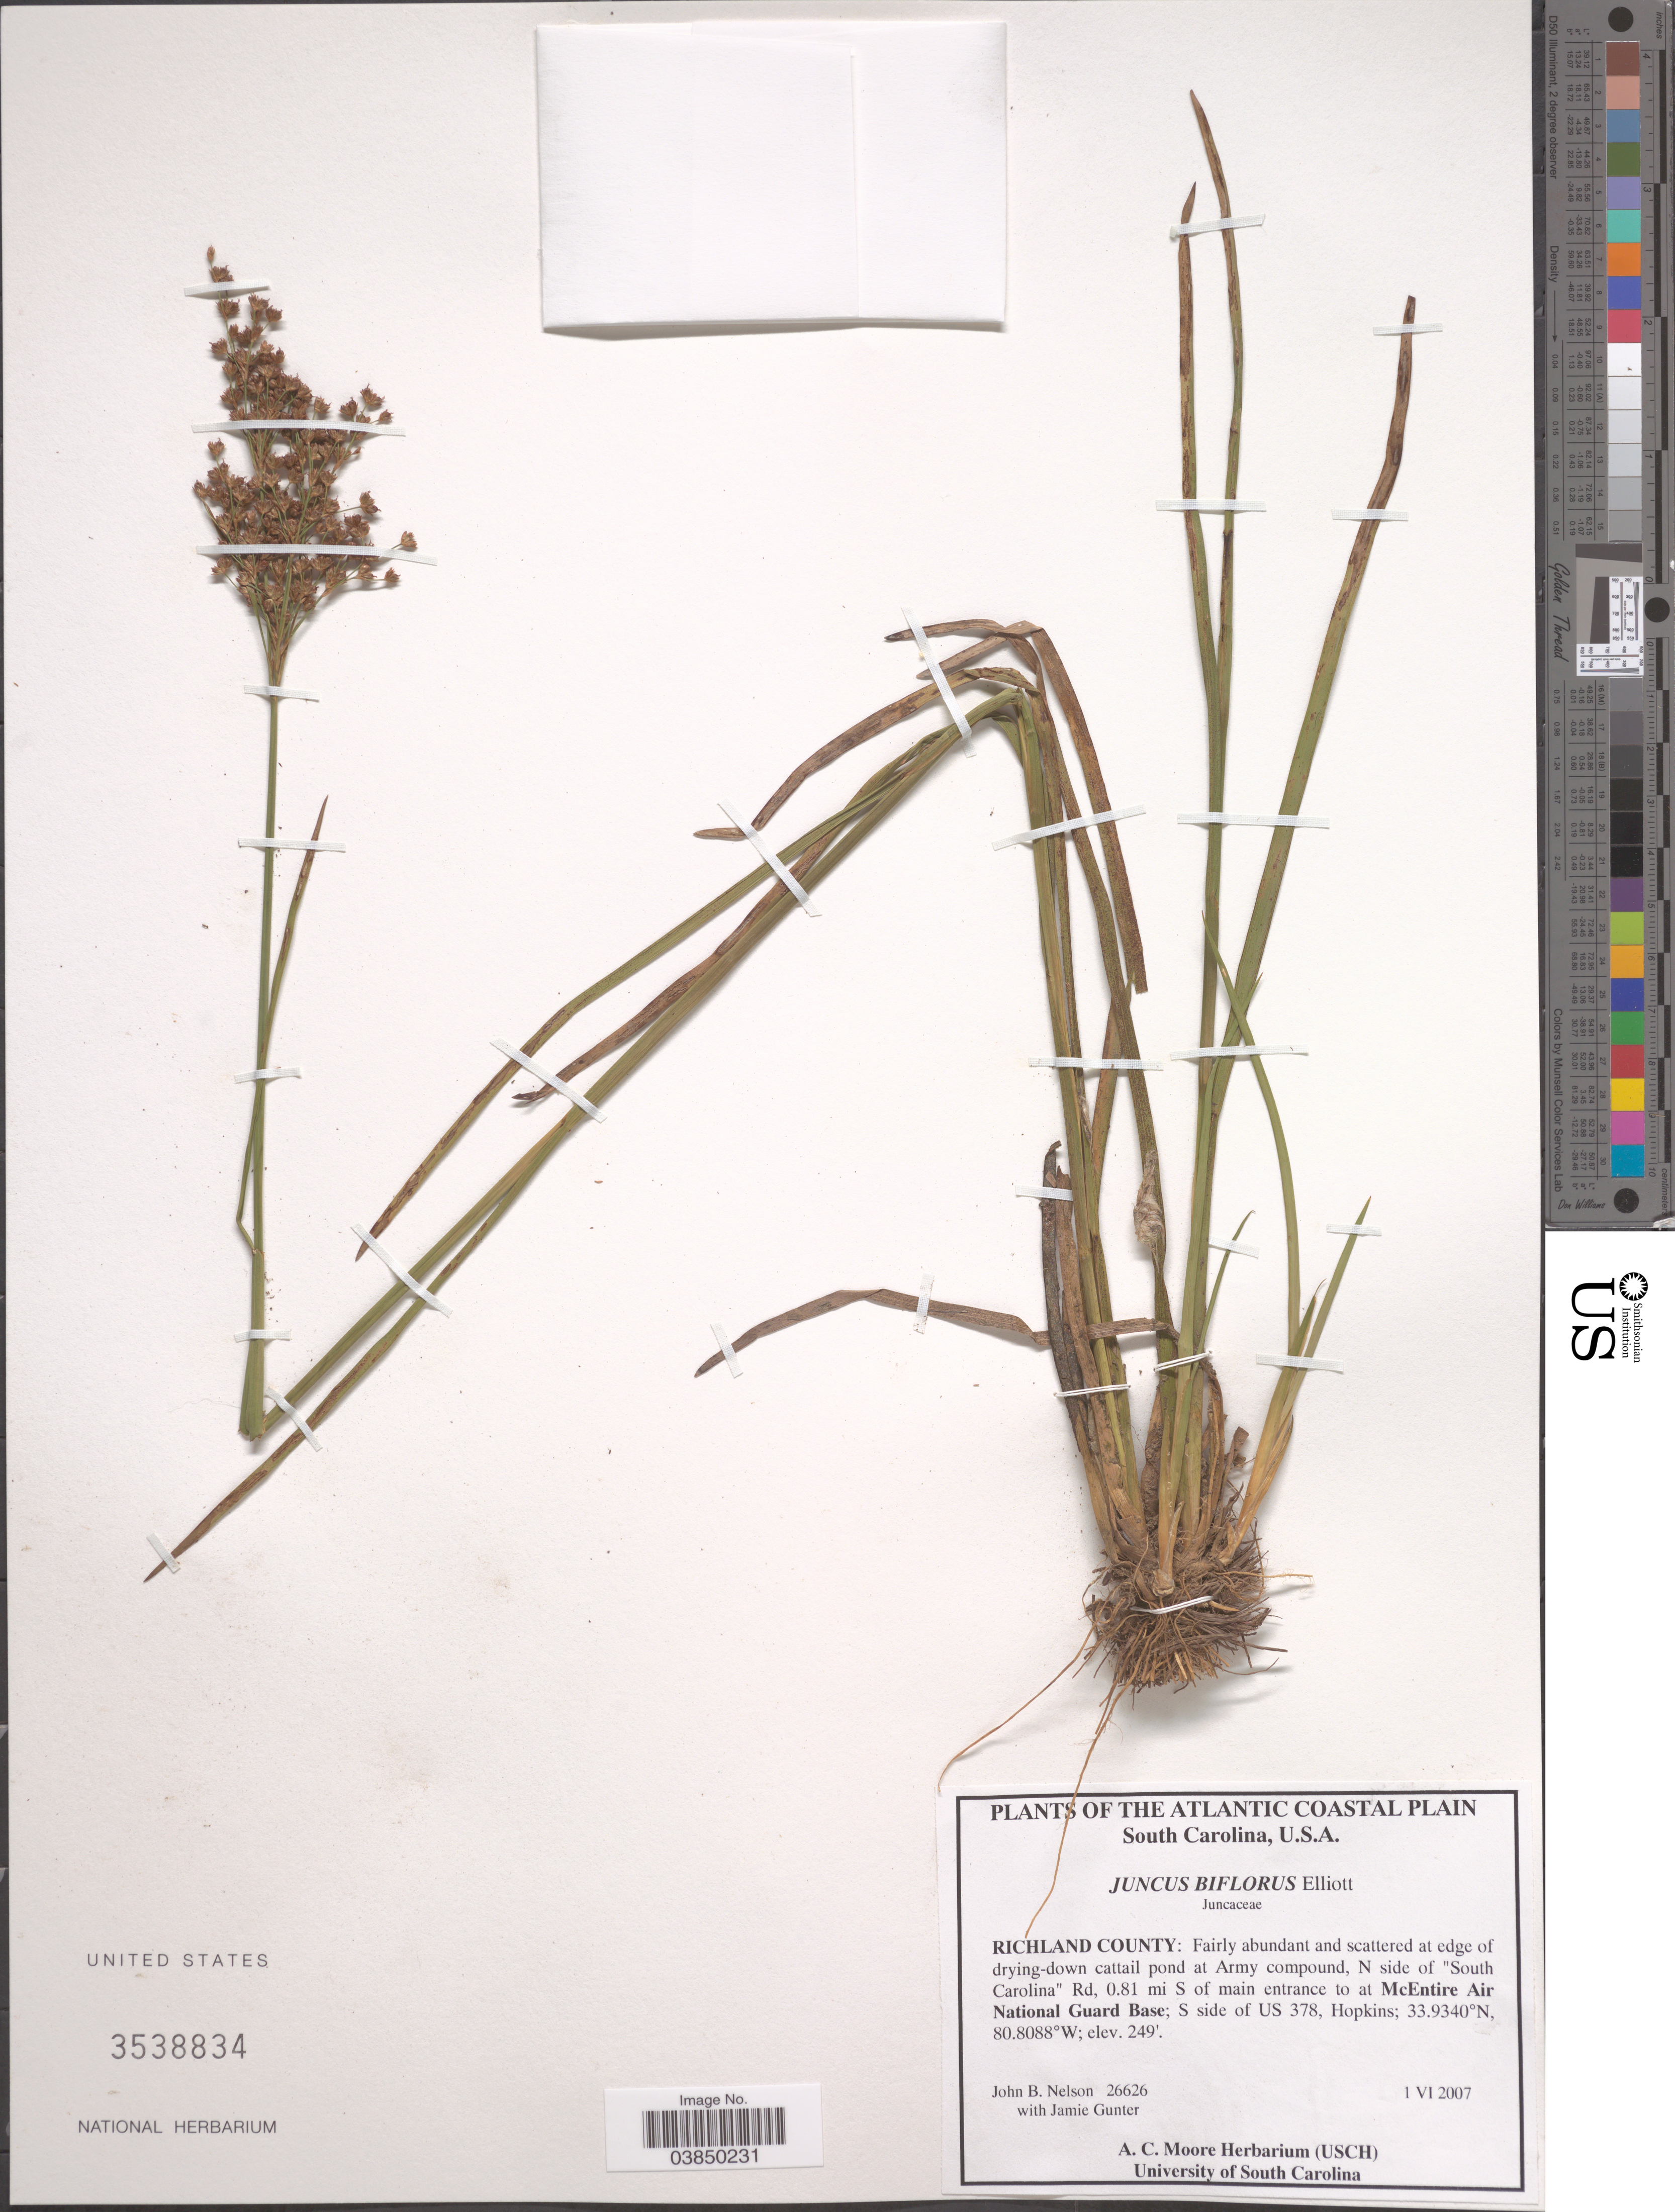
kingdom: Plantae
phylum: Tracheophyta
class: Liliopsida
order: Poales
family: Juncaceae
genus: Juncus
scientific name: Juncus biflorus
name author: Ell.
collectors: J. B. Nelson & J. Gunter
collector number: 26626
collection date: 2007-06-01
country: United States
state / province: South Carolina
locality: The Atlantic Coastal Plain. Richland County: at edge of drying-down cattail pond at Army compound, N side of "South Carolina" Rd, 0.81 mi S of main entrance to at McEntire Air National Guard Base.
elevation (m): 76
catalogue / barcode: US 3538834